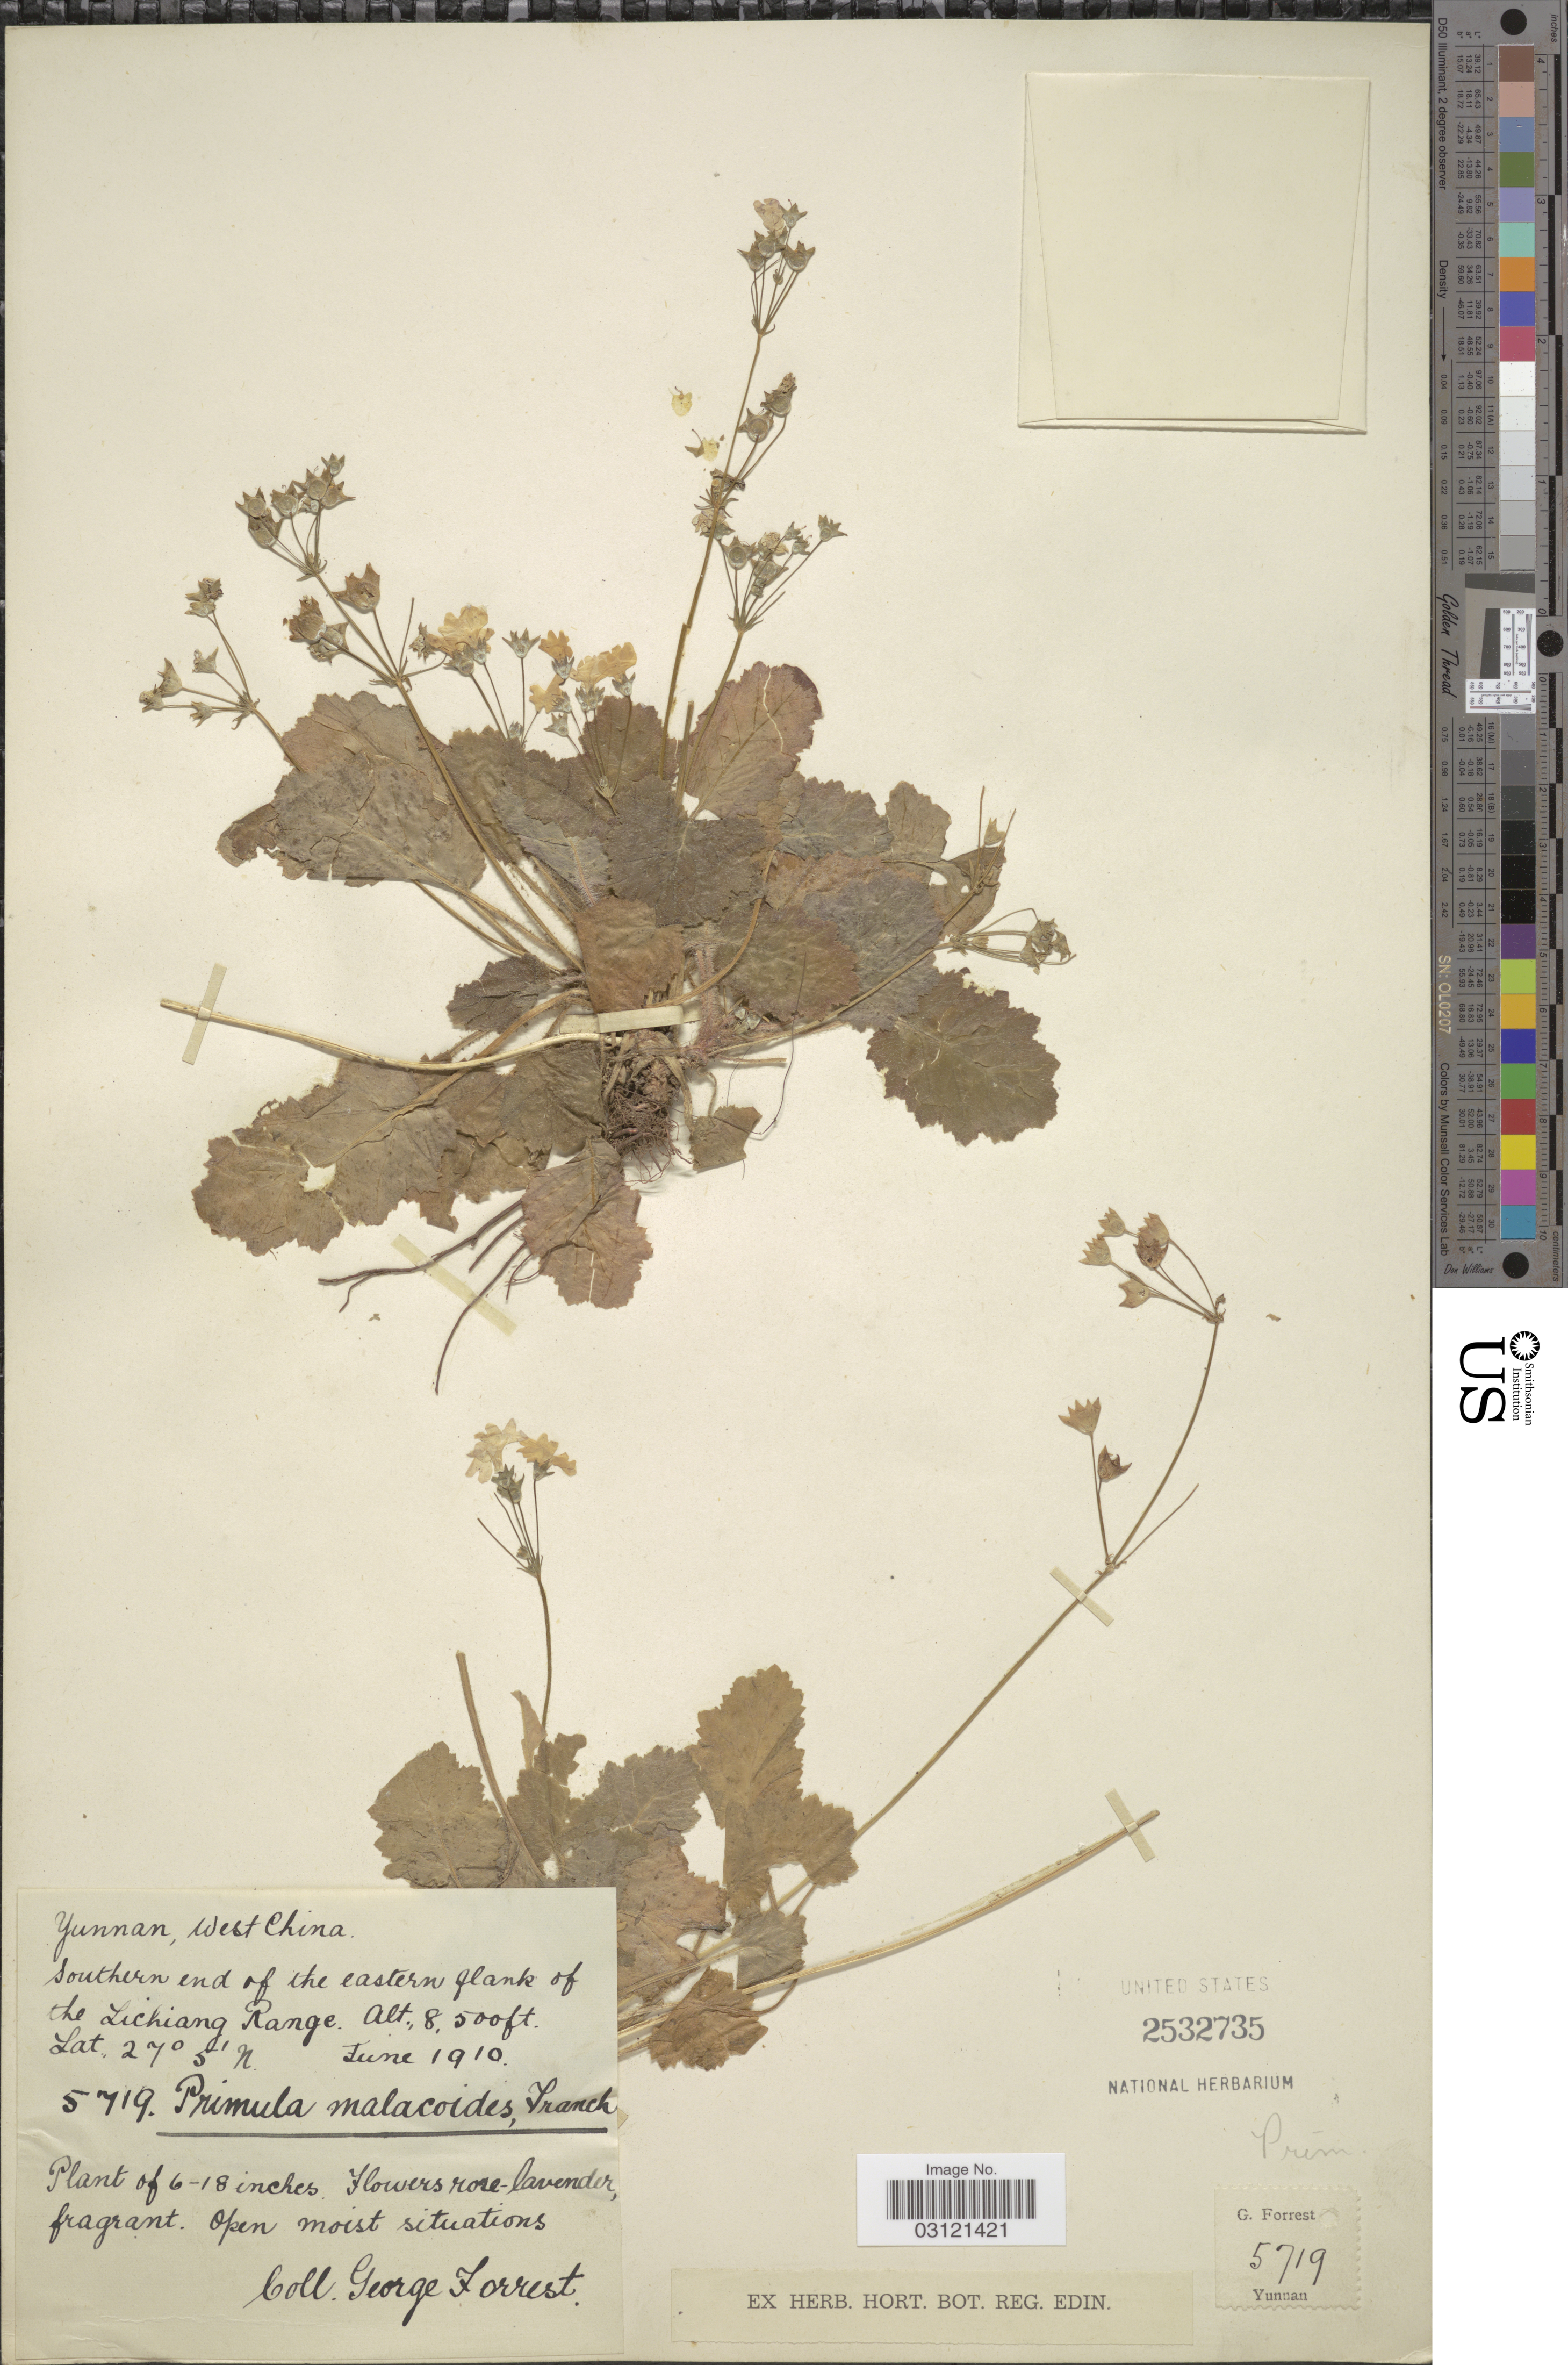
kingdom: Plantae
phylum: Tracheophyta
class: Magnoliopsida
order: Ericales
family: Primulaceae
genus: Primula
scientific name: Primula malacoides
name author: Franch.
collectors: G. Forrest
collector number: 5719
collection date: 1910-06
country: China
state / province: Yunnan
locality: West China. Southern end of the eastern flank of the Lichiang Range.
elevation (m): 2591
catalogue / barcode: US 2532735